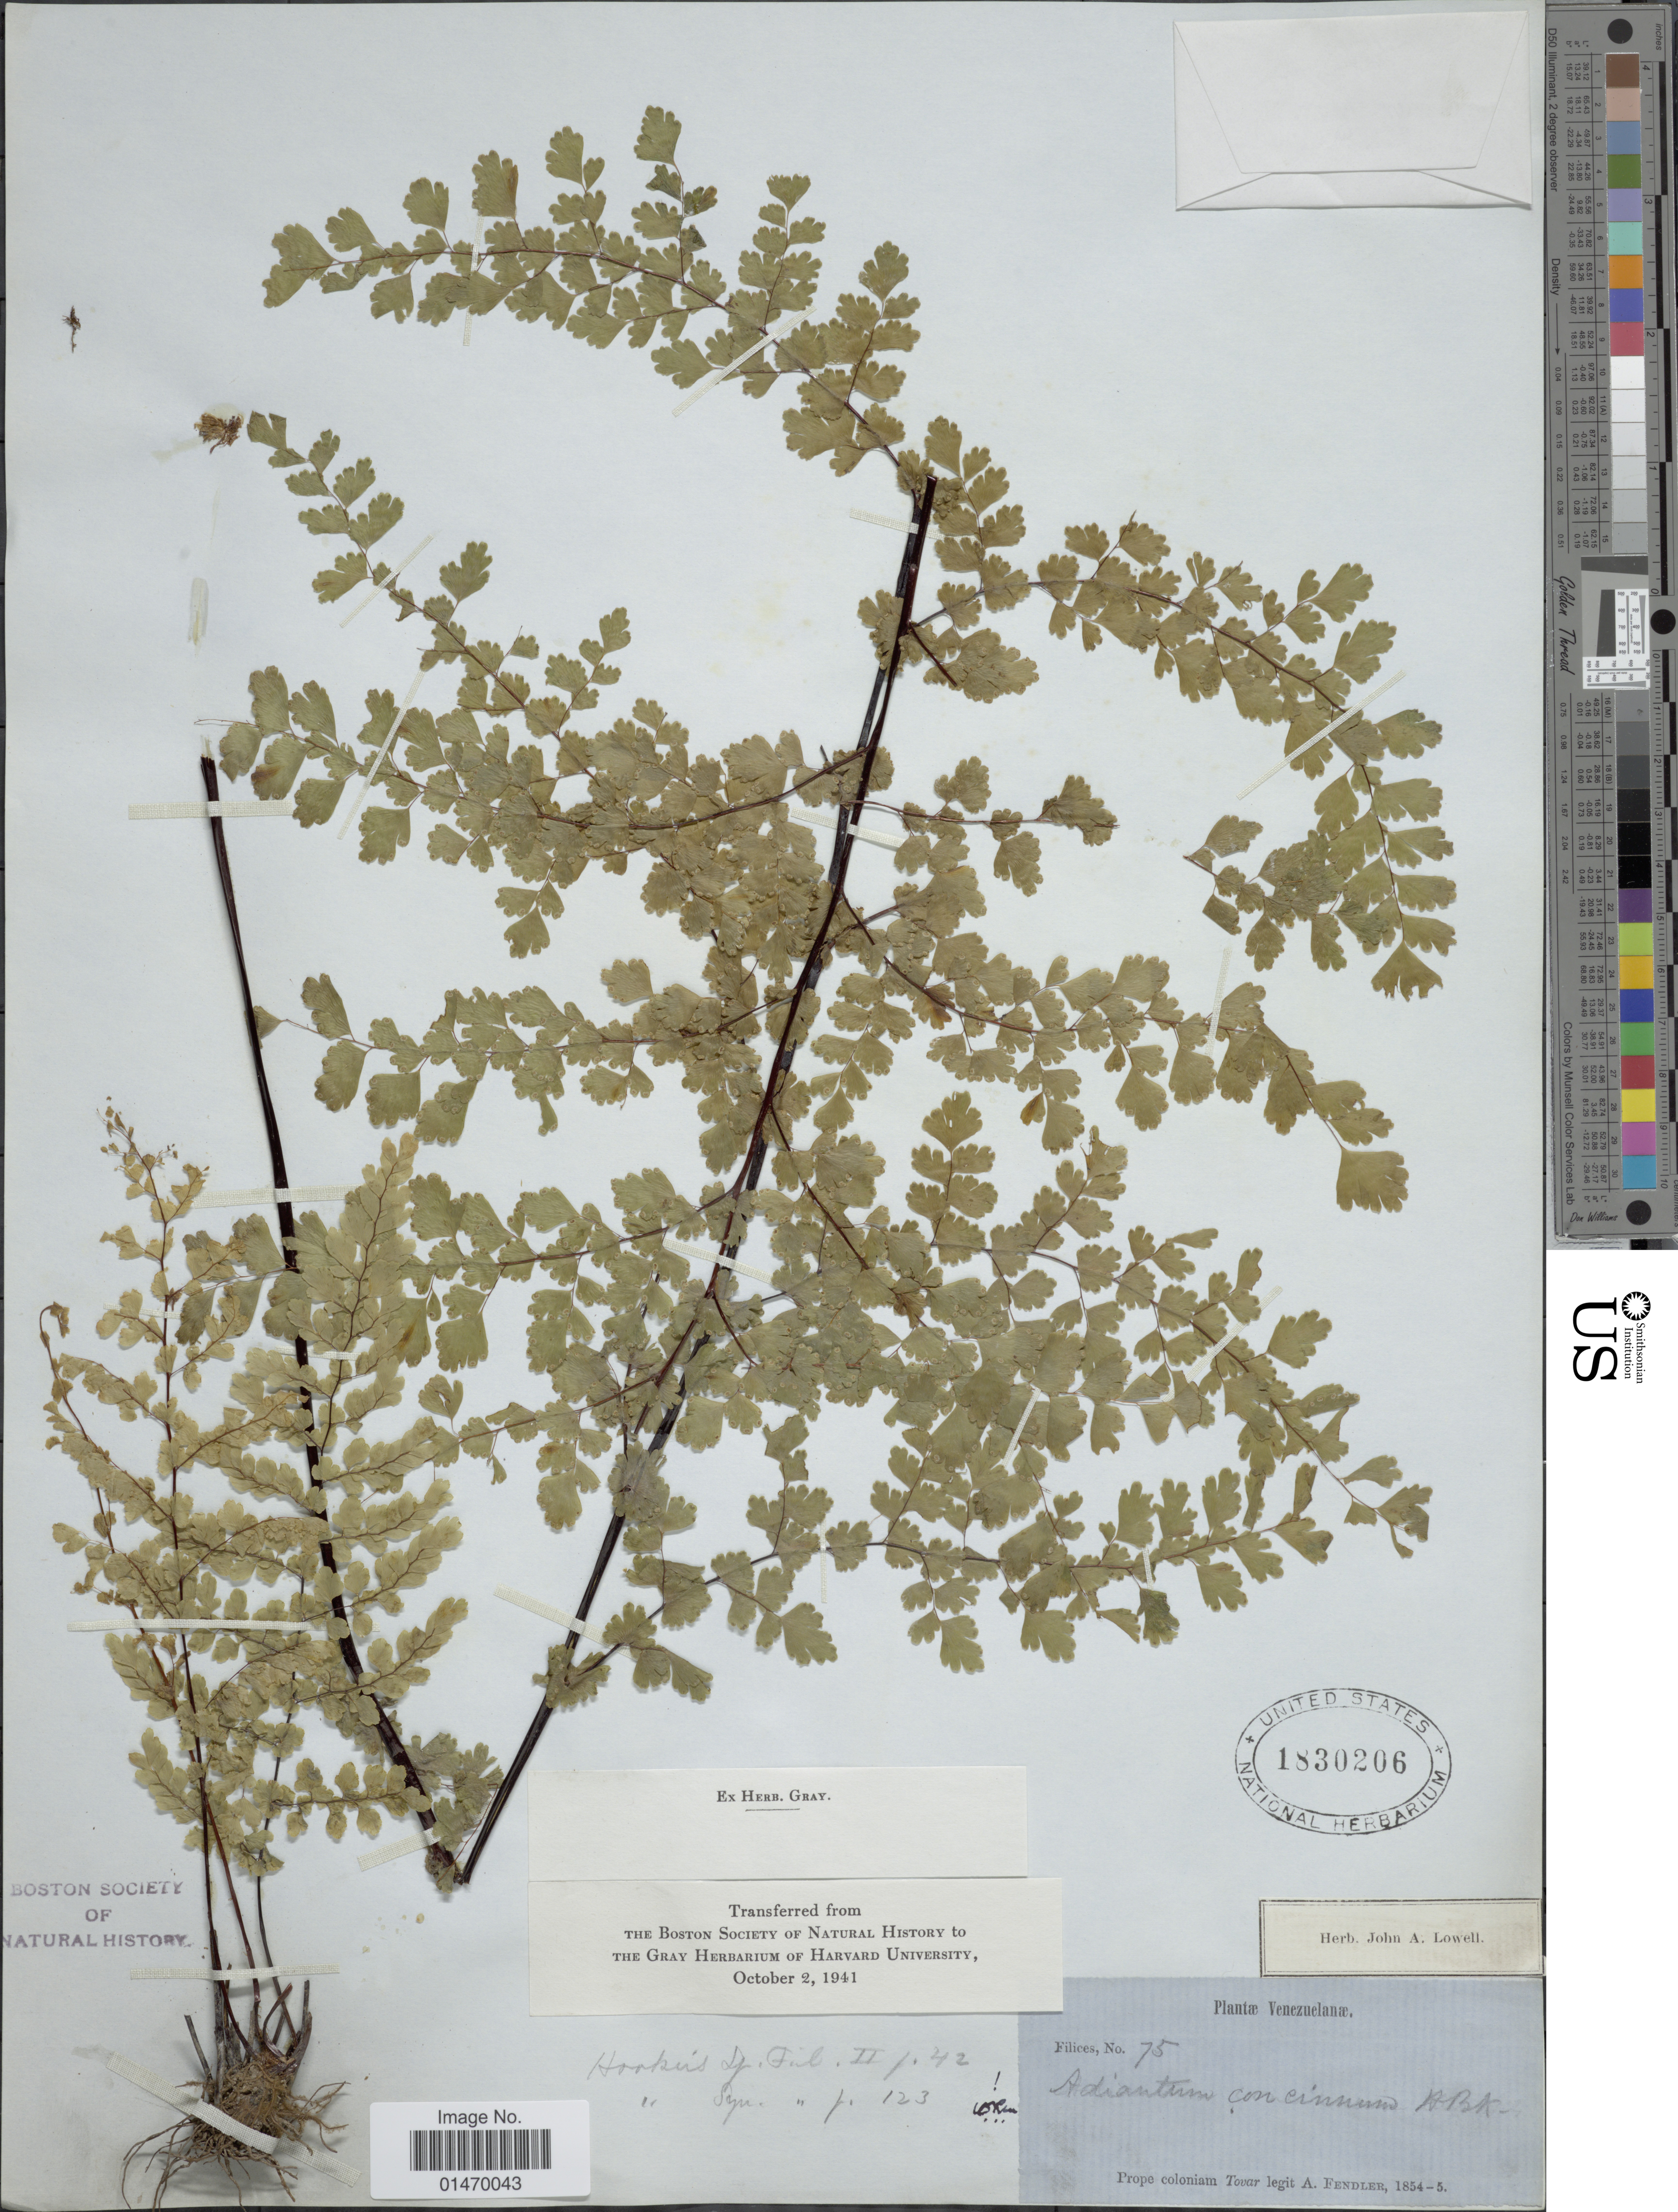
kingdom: Plantae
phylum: Tracheophyta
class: Polypodiopsida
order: Polypodiales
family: Pteridaceae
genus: Adiantum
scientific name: Adiantum concinnum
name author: Humb. & Bonpl. ex Willd.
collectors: A. Fendler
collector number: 75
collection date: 1854/1855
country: Venezuela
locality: Prope coloniam Tovar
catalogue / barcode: US 1830206